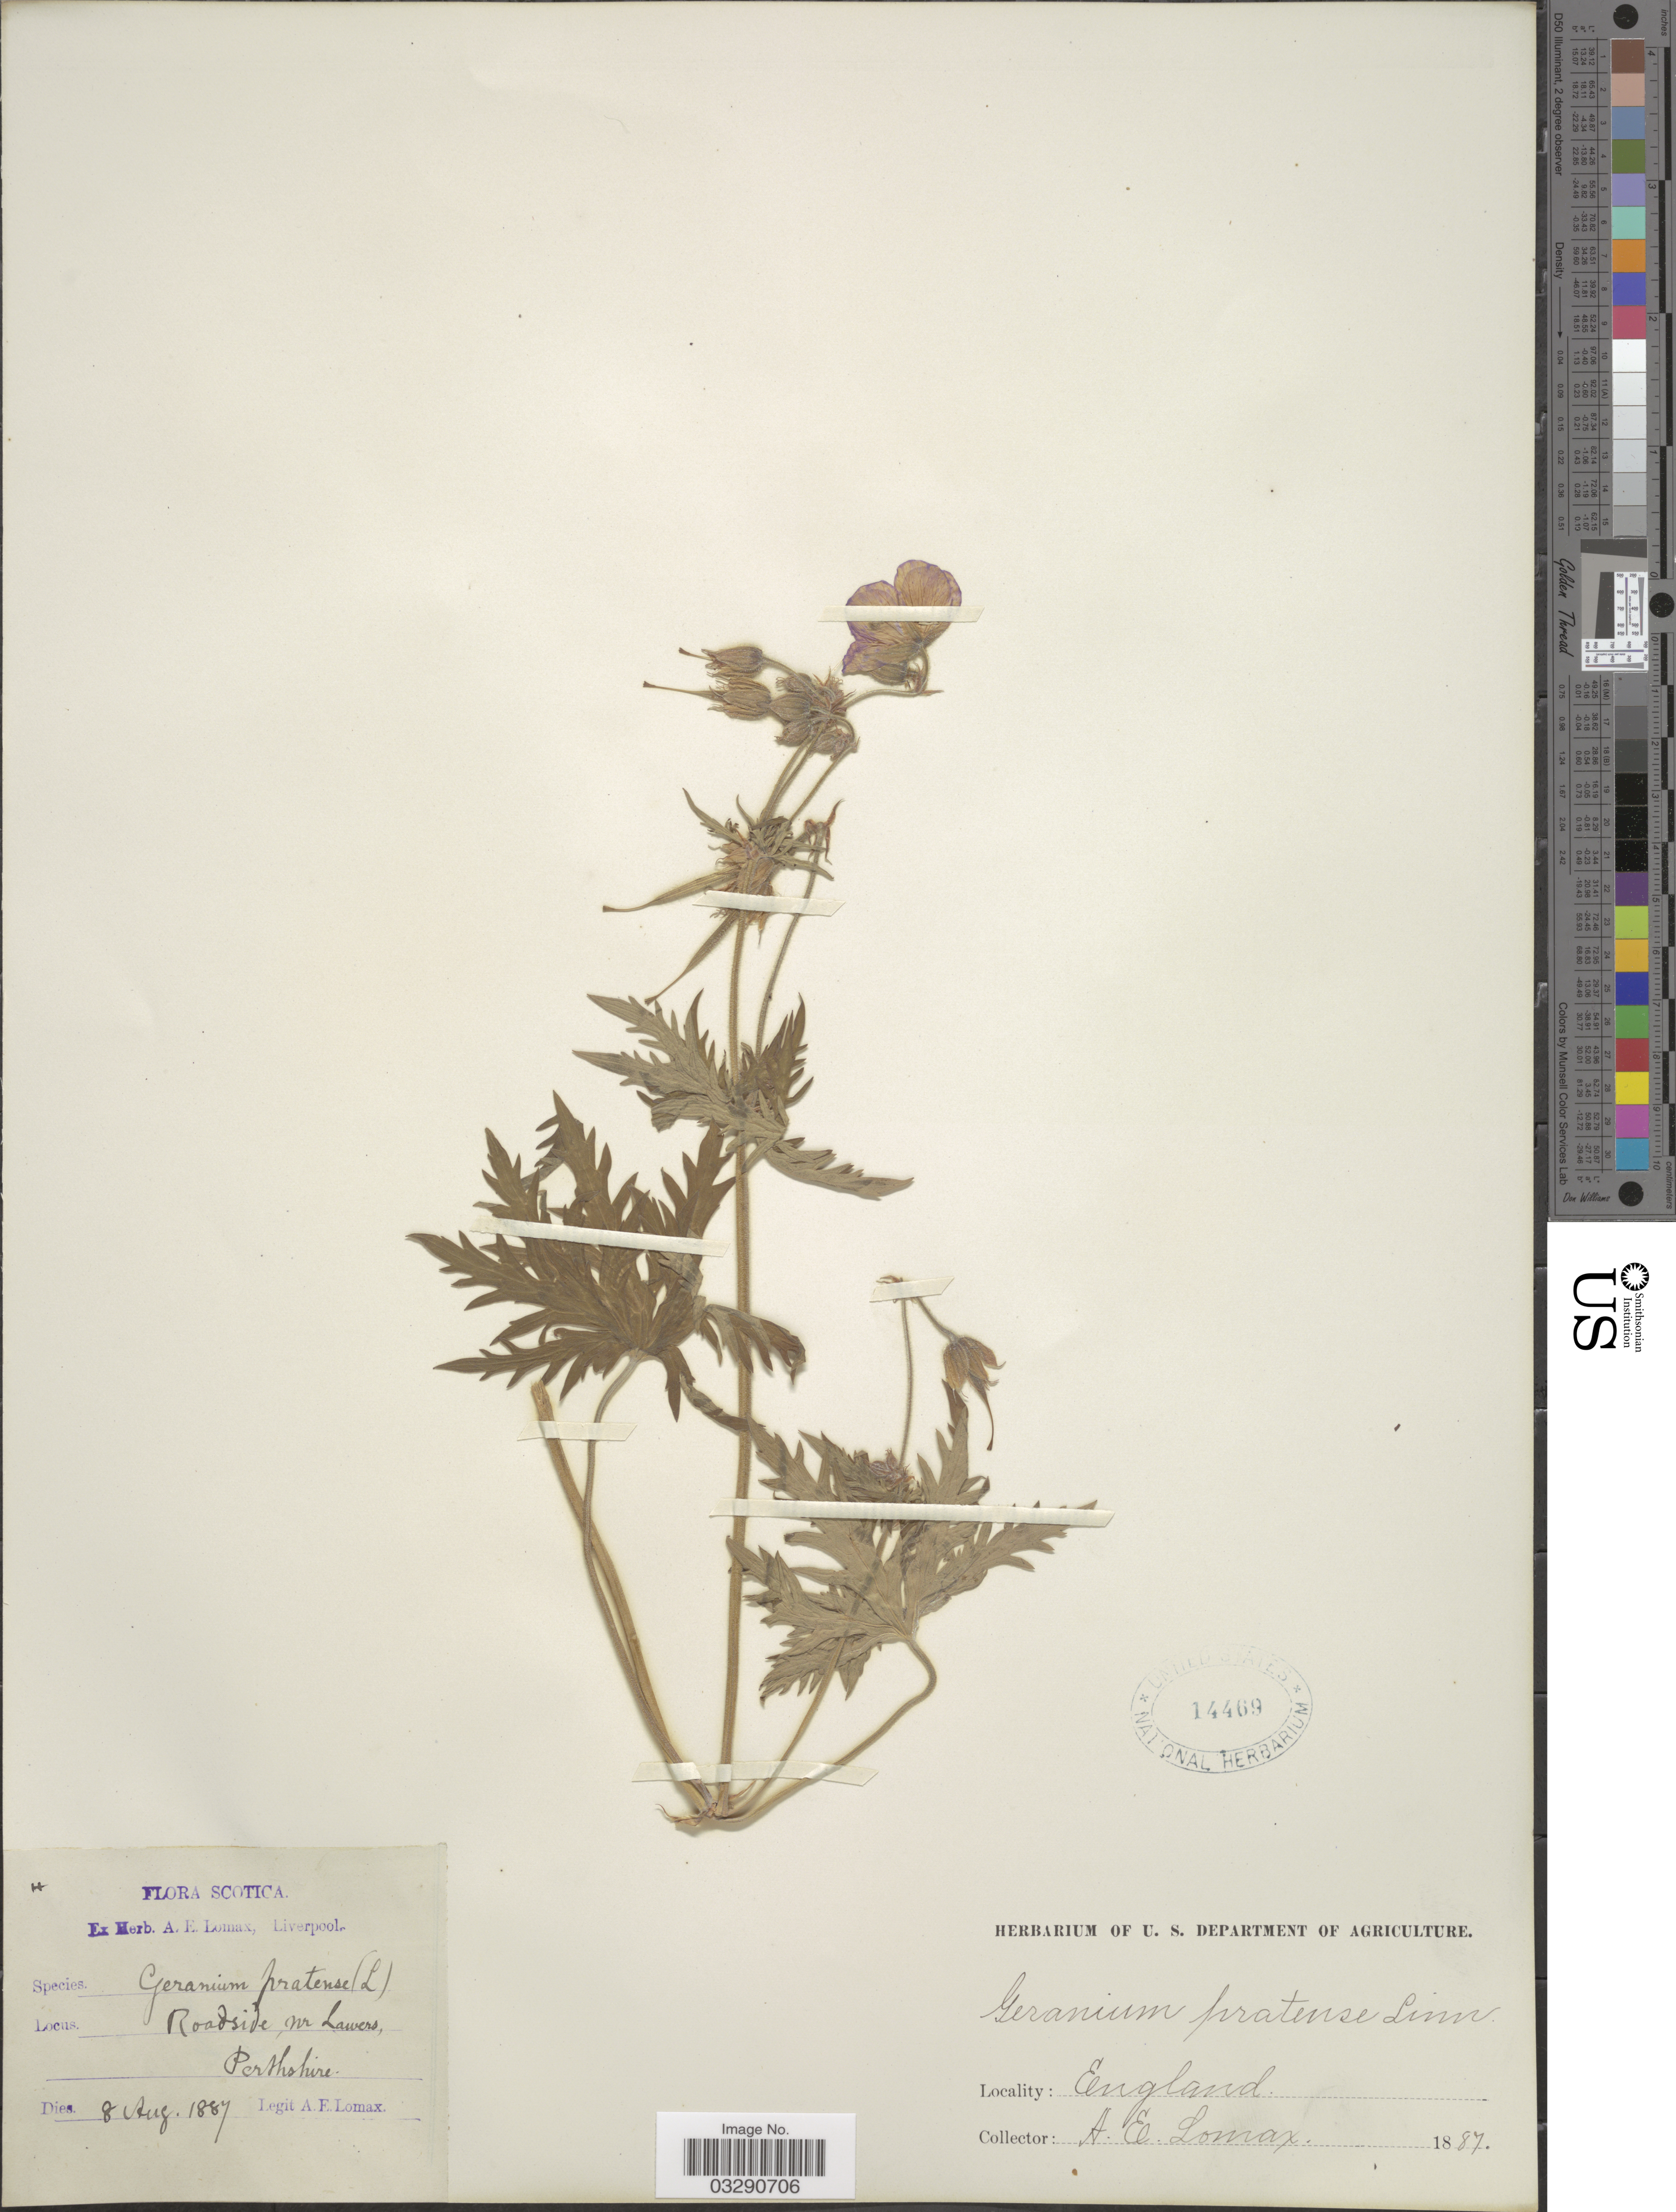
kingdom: Plantae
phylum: Tracheophyta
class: Magnoliopsida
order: Geraniales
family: Geraniaceae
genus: Geranium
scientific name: Geranium pratense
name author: L.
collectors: A. Lomax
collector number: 4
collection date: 1887-08-08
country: United Kingdom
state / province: England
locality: Scottica. Roadside, nr Lawers, Perthshire.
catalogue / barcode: US 14469